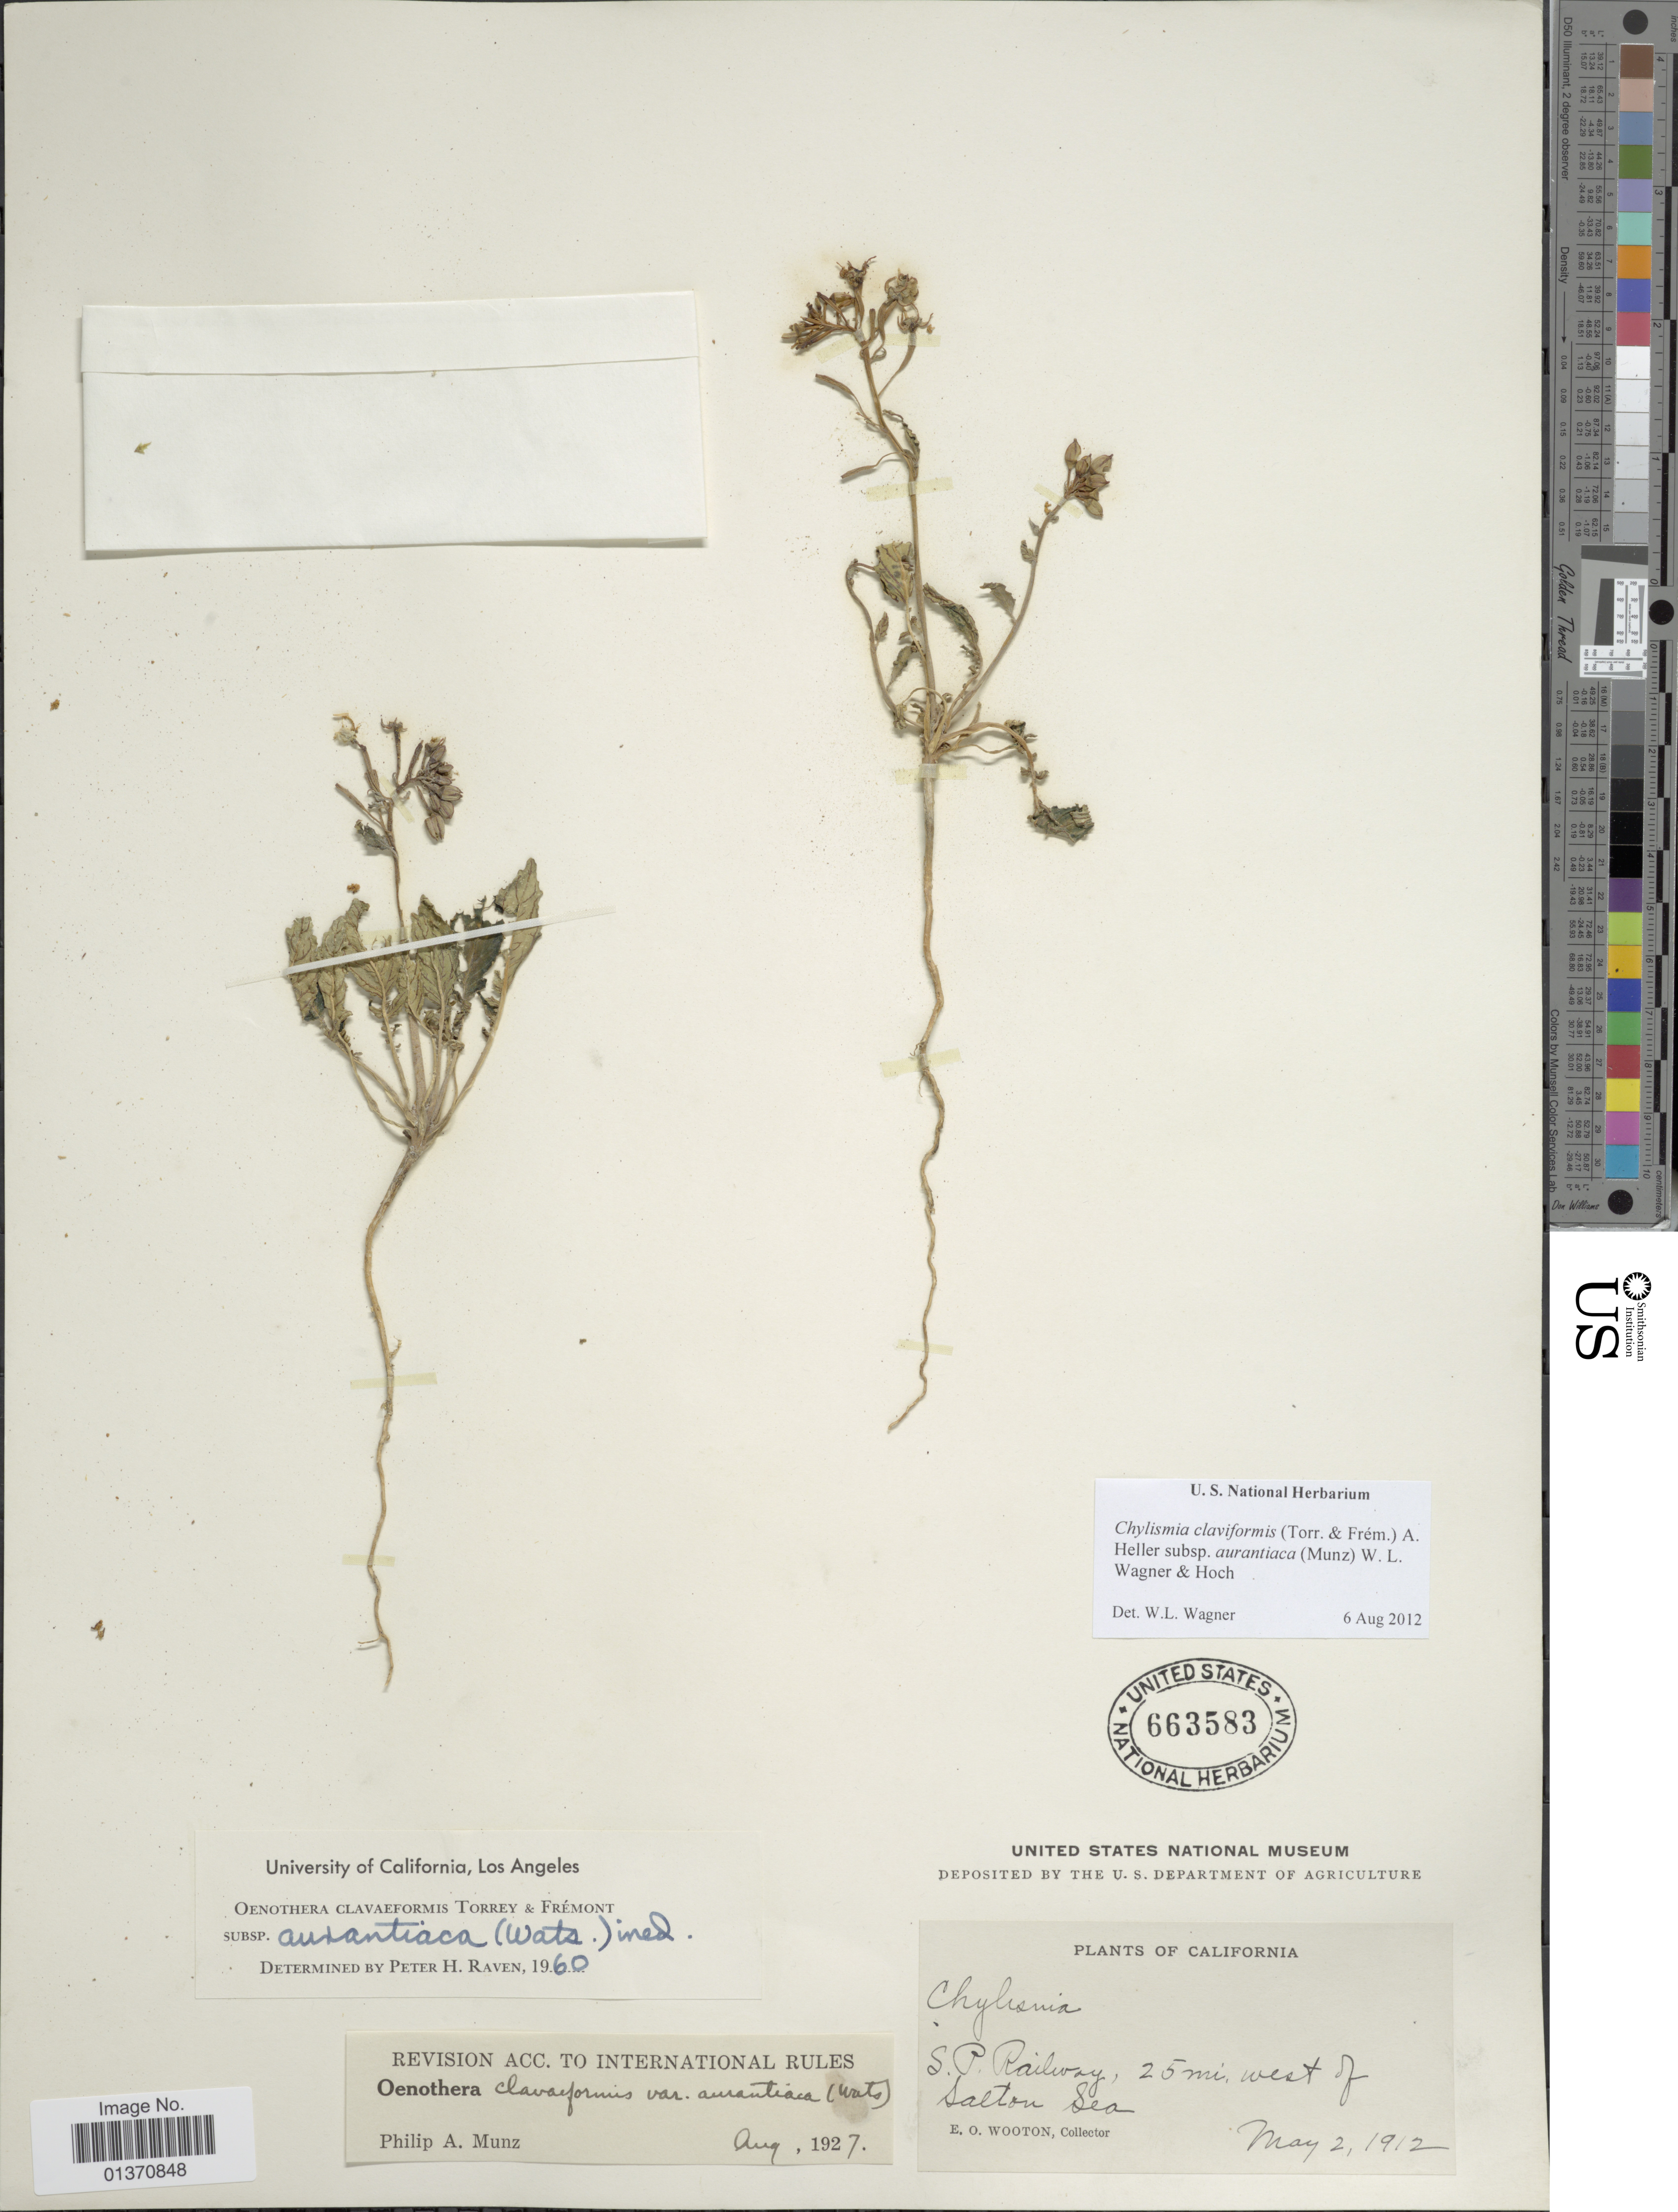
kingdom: Plantae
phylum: Tracheophyta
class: Magnoliopsida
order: Myrtales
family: Onagraceae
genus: Chylismia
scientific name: Chylismia claviformis subsp. aurantiaca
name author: (Munz) W.L. Wagner & Hoch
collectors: E. O. Wooton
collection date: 1912-05-02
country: United States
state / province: California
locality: S.P. Railway, 25 mi. West of Salton Sea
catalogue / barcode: US 663583